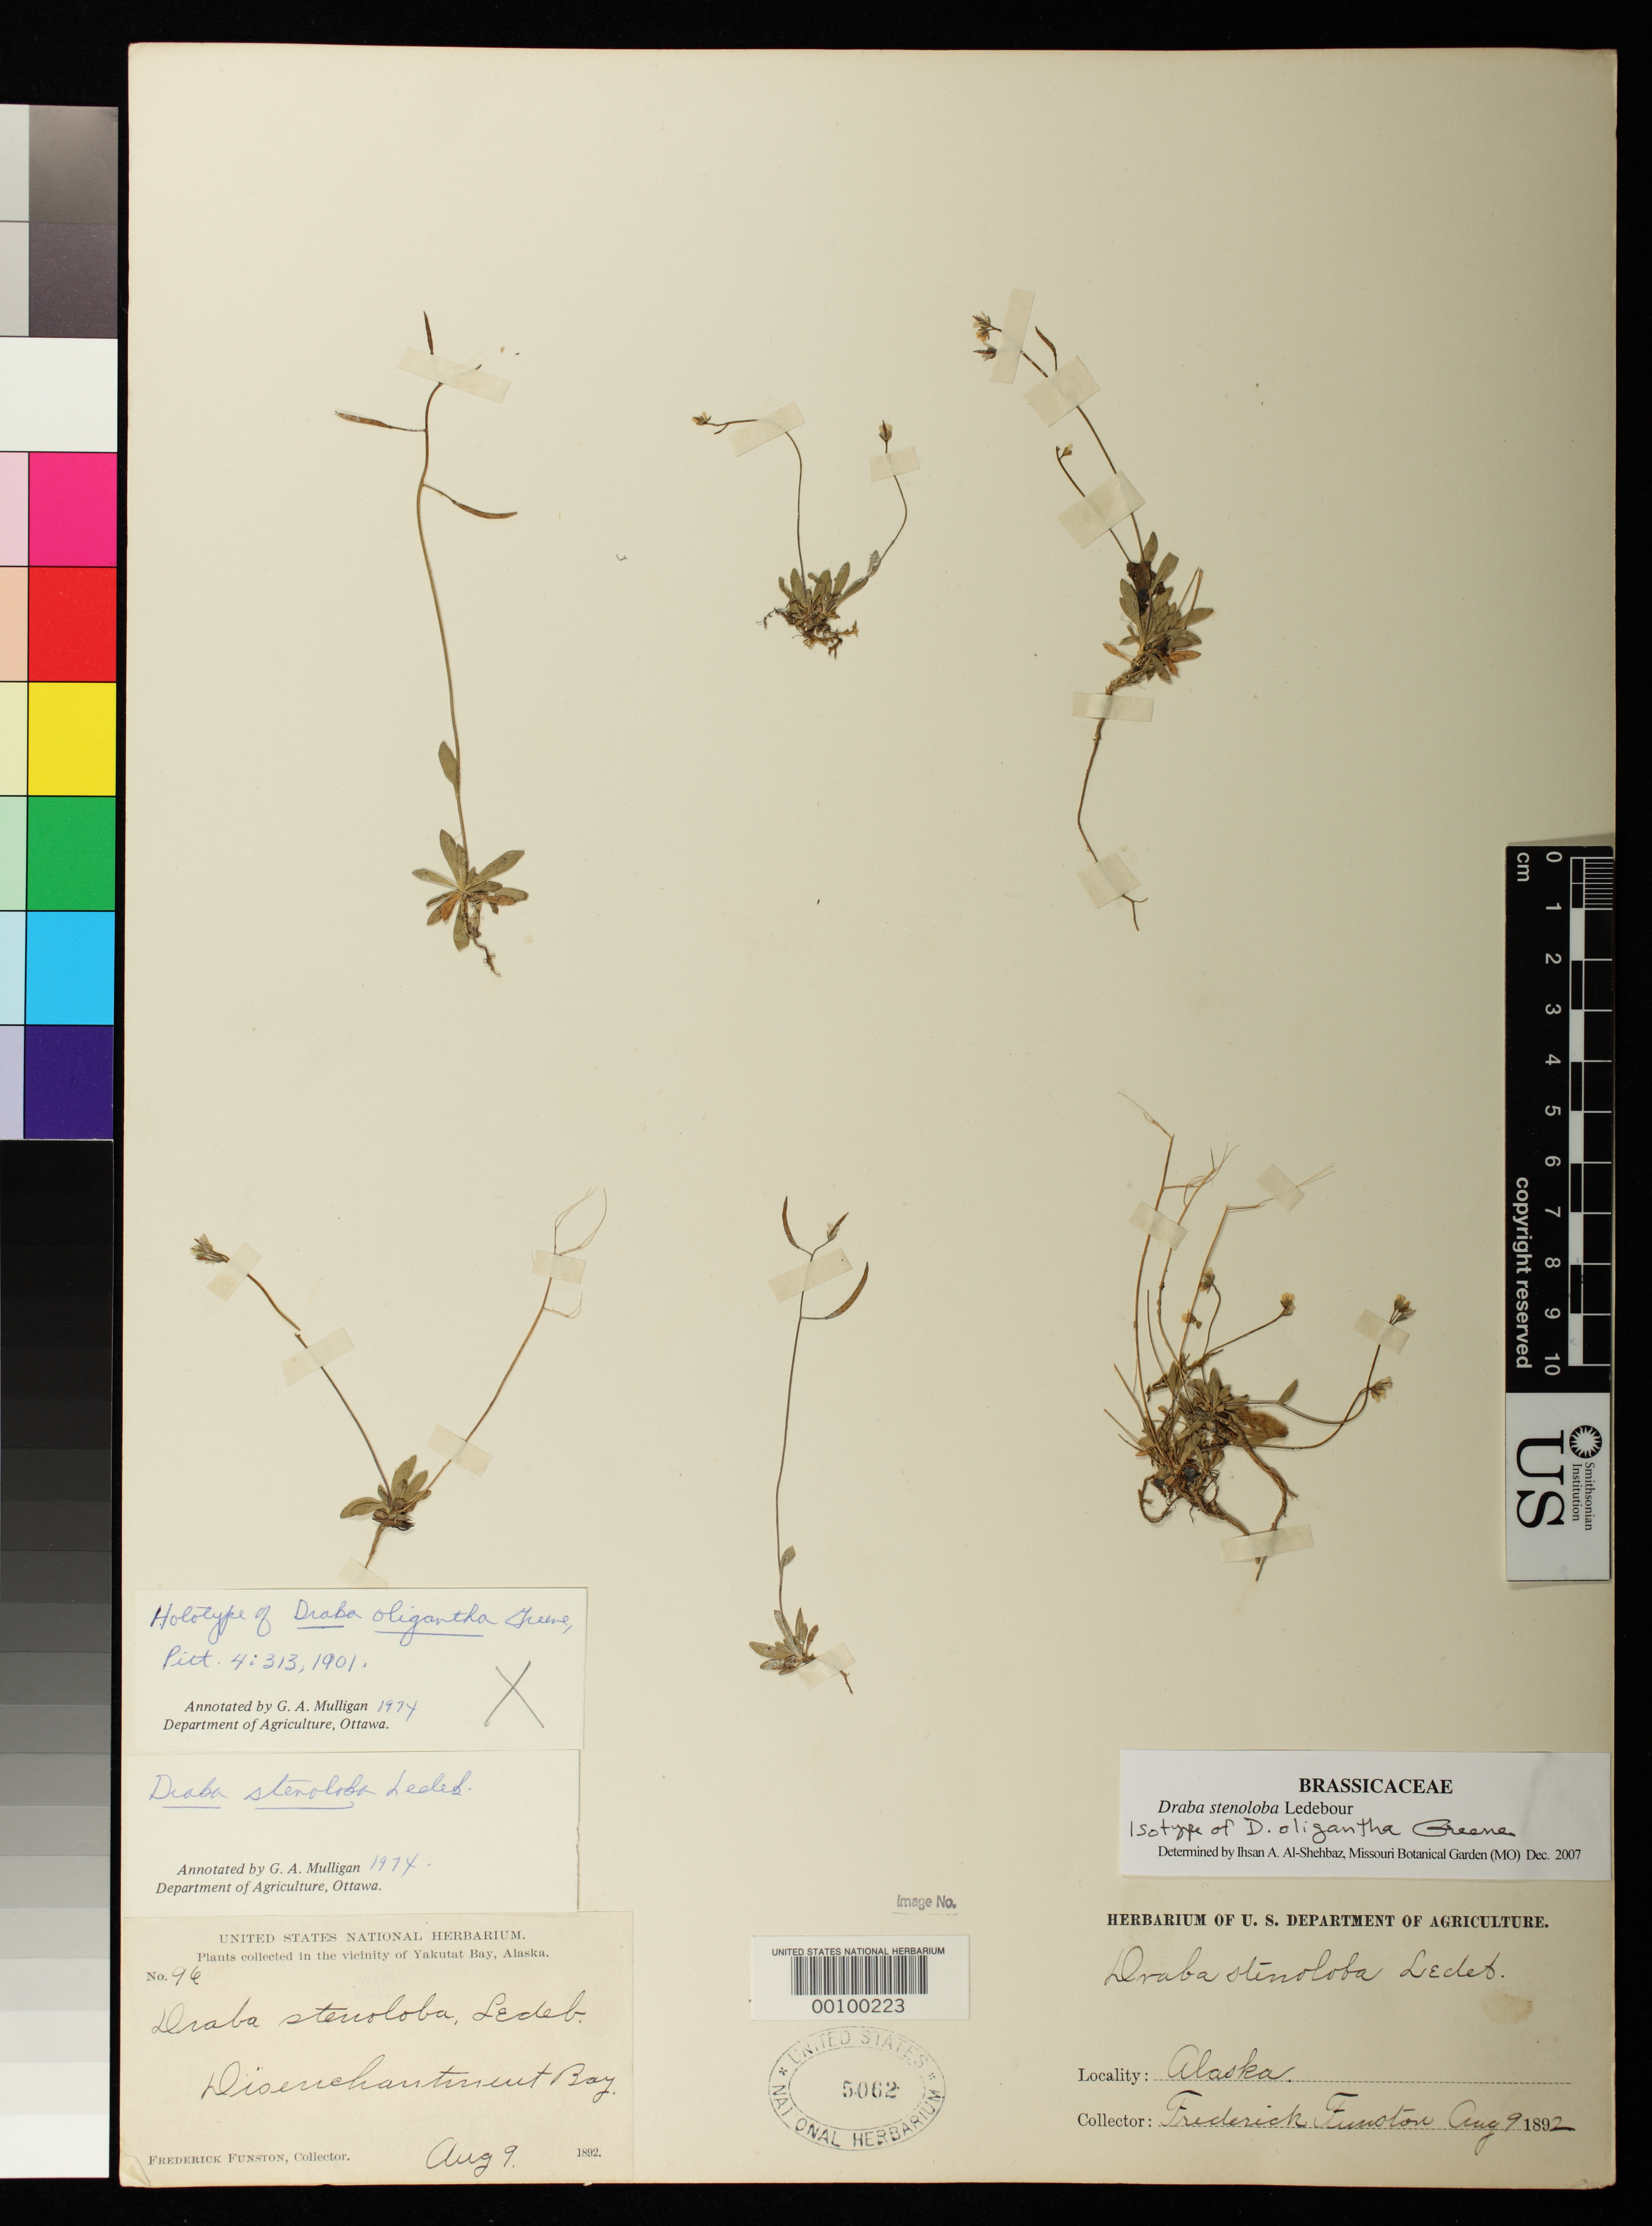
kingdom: Plantae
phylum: Tracheophyta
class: Magnoliopsida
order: Brassicales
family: Brassicaceae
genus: Draba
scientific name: Draba oligantha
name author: Greene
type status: Type Collection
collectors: F. Funston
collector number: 96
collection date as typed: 09 Aug 1892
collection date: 1892-08-09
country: United States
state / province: Alaska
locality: Vicinity of Yakutat Bay, Disenchantment Bay.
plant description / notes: Specimen annotated as "holotype" by G.A. Mulligan (1974), as "isotype" by I.A. Al-Shehbaz (2007).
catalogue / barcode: US 5062